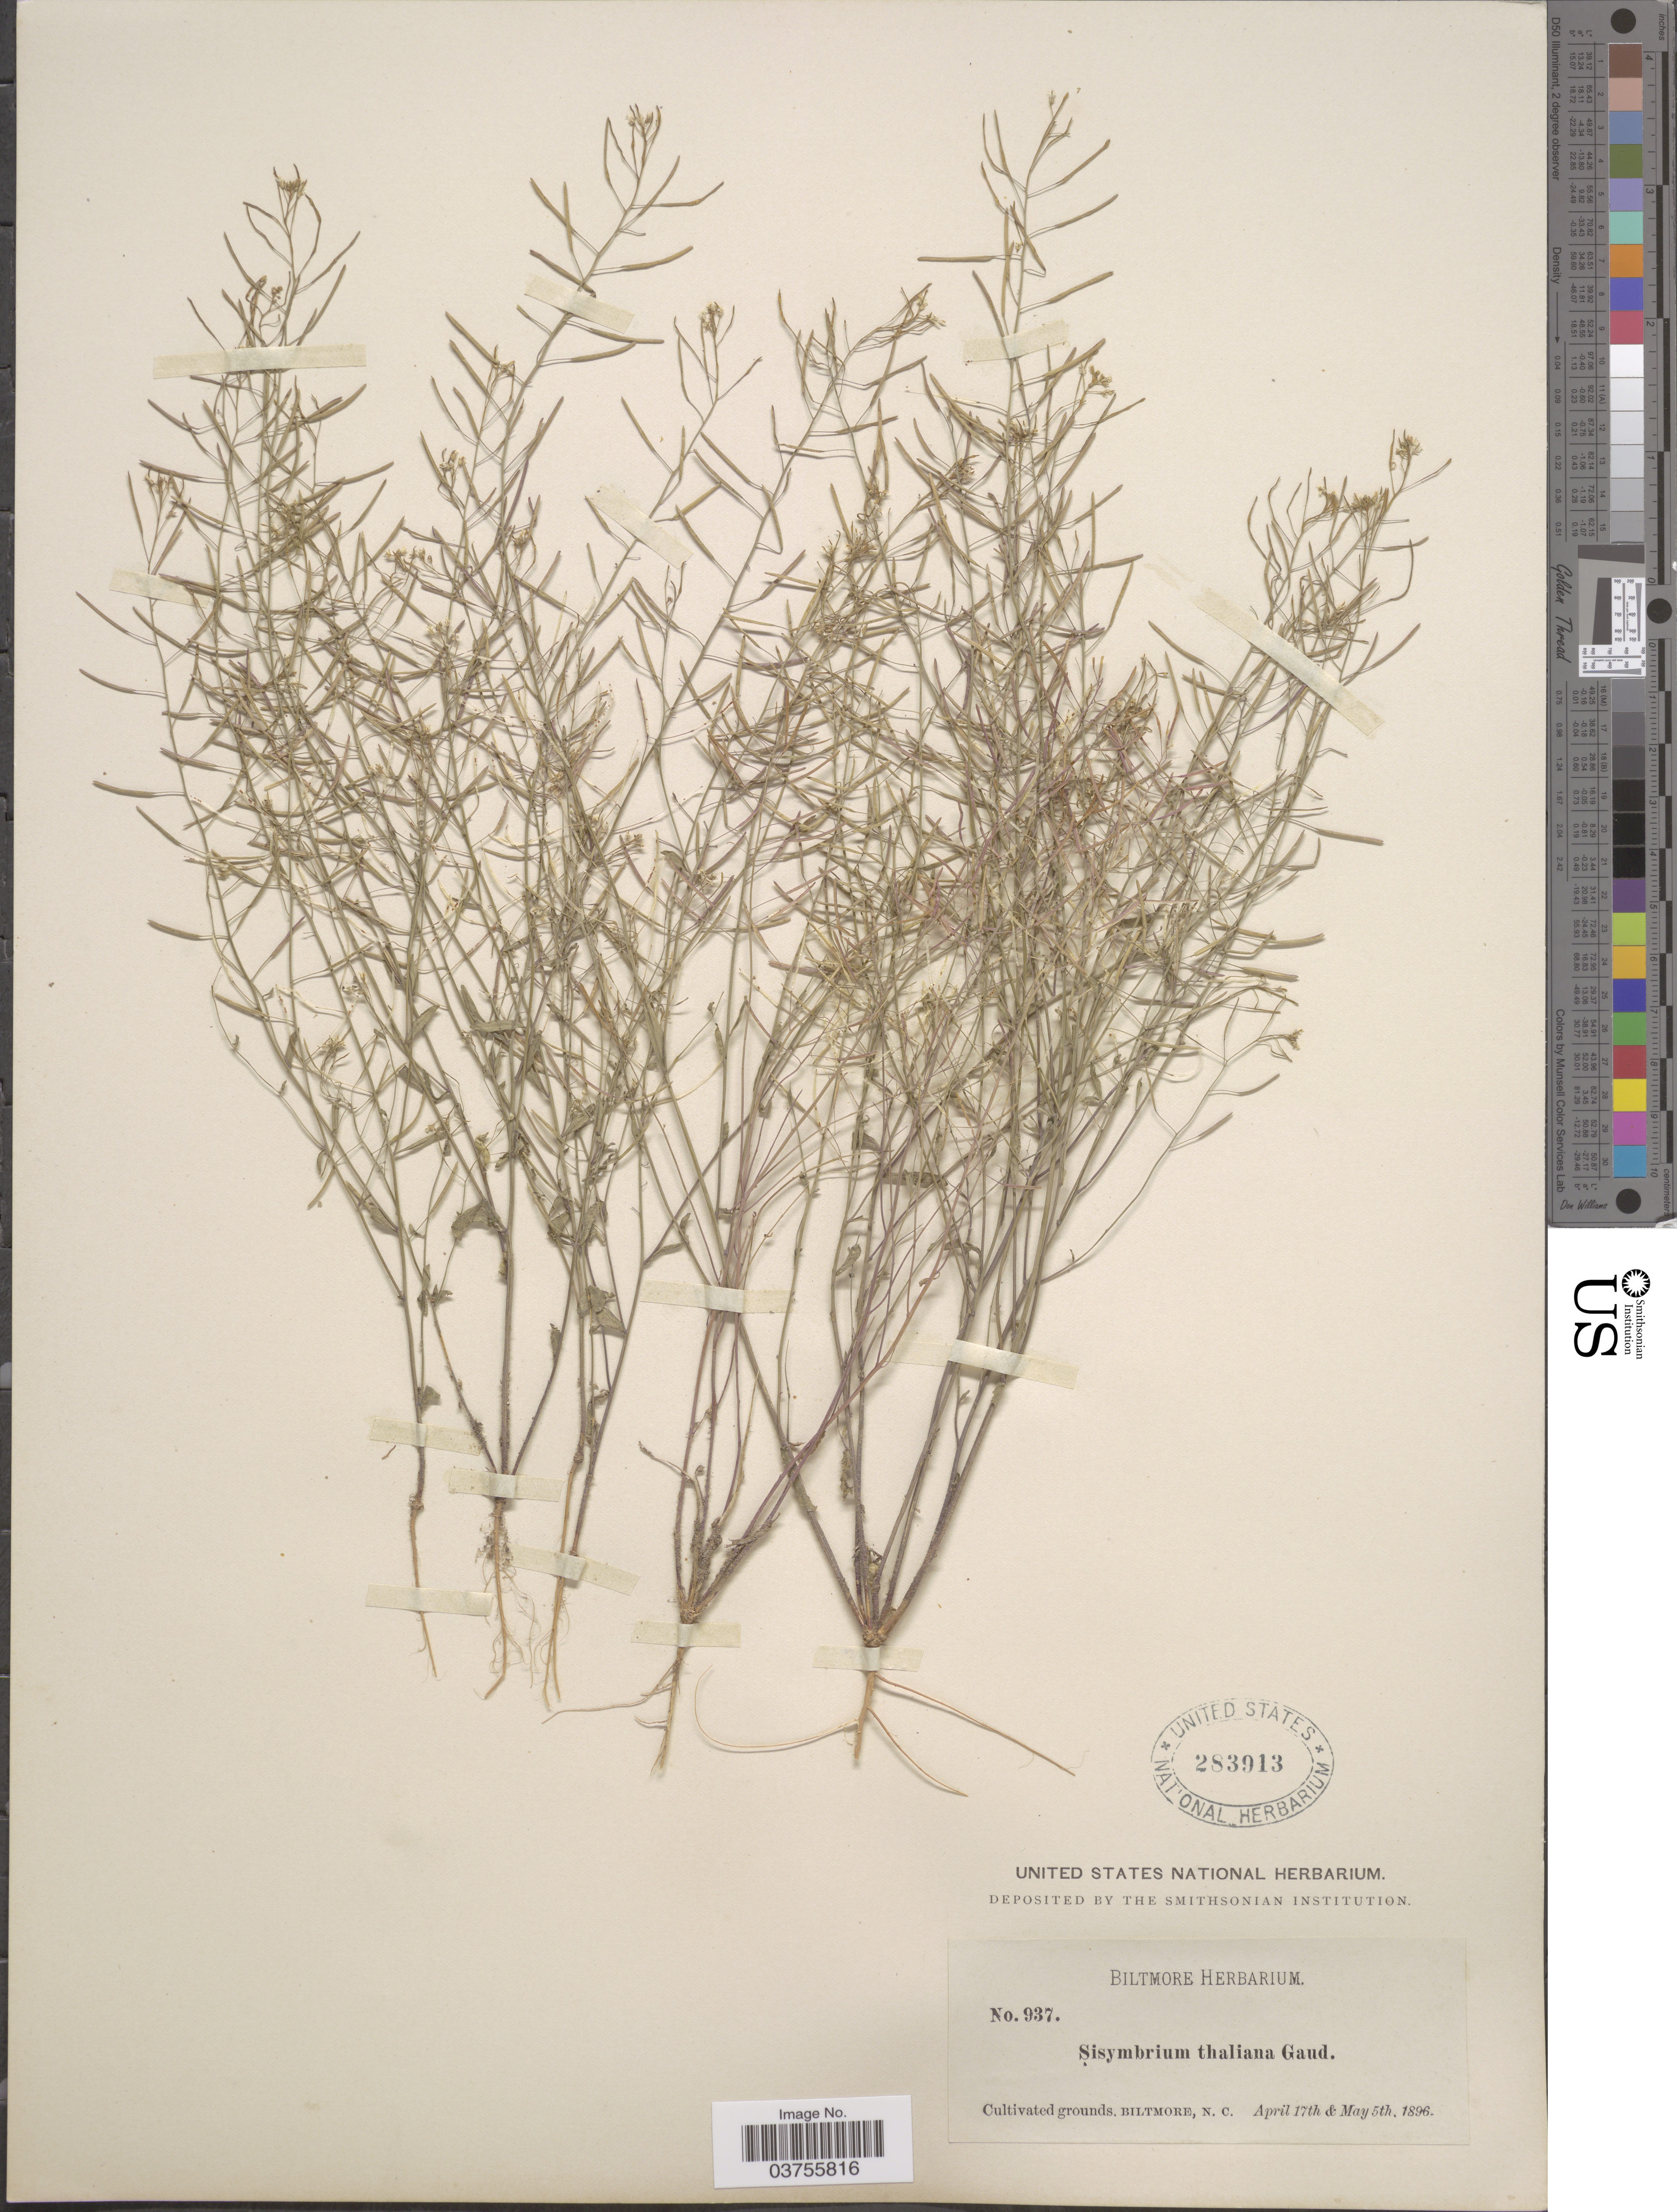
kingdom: Plantae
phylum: Tracheophyta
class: Magnoliopsida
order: Brassicales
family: Brassicaceae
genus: Arabidopsis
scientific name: Arabidopsis thaliana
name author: (L.) Heynh.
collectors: ex herb. Biltmore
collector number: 937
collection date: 1896-04-17/1896-05-05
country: United States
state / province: North Carolina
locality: Biltmore.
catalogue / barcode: US 283913